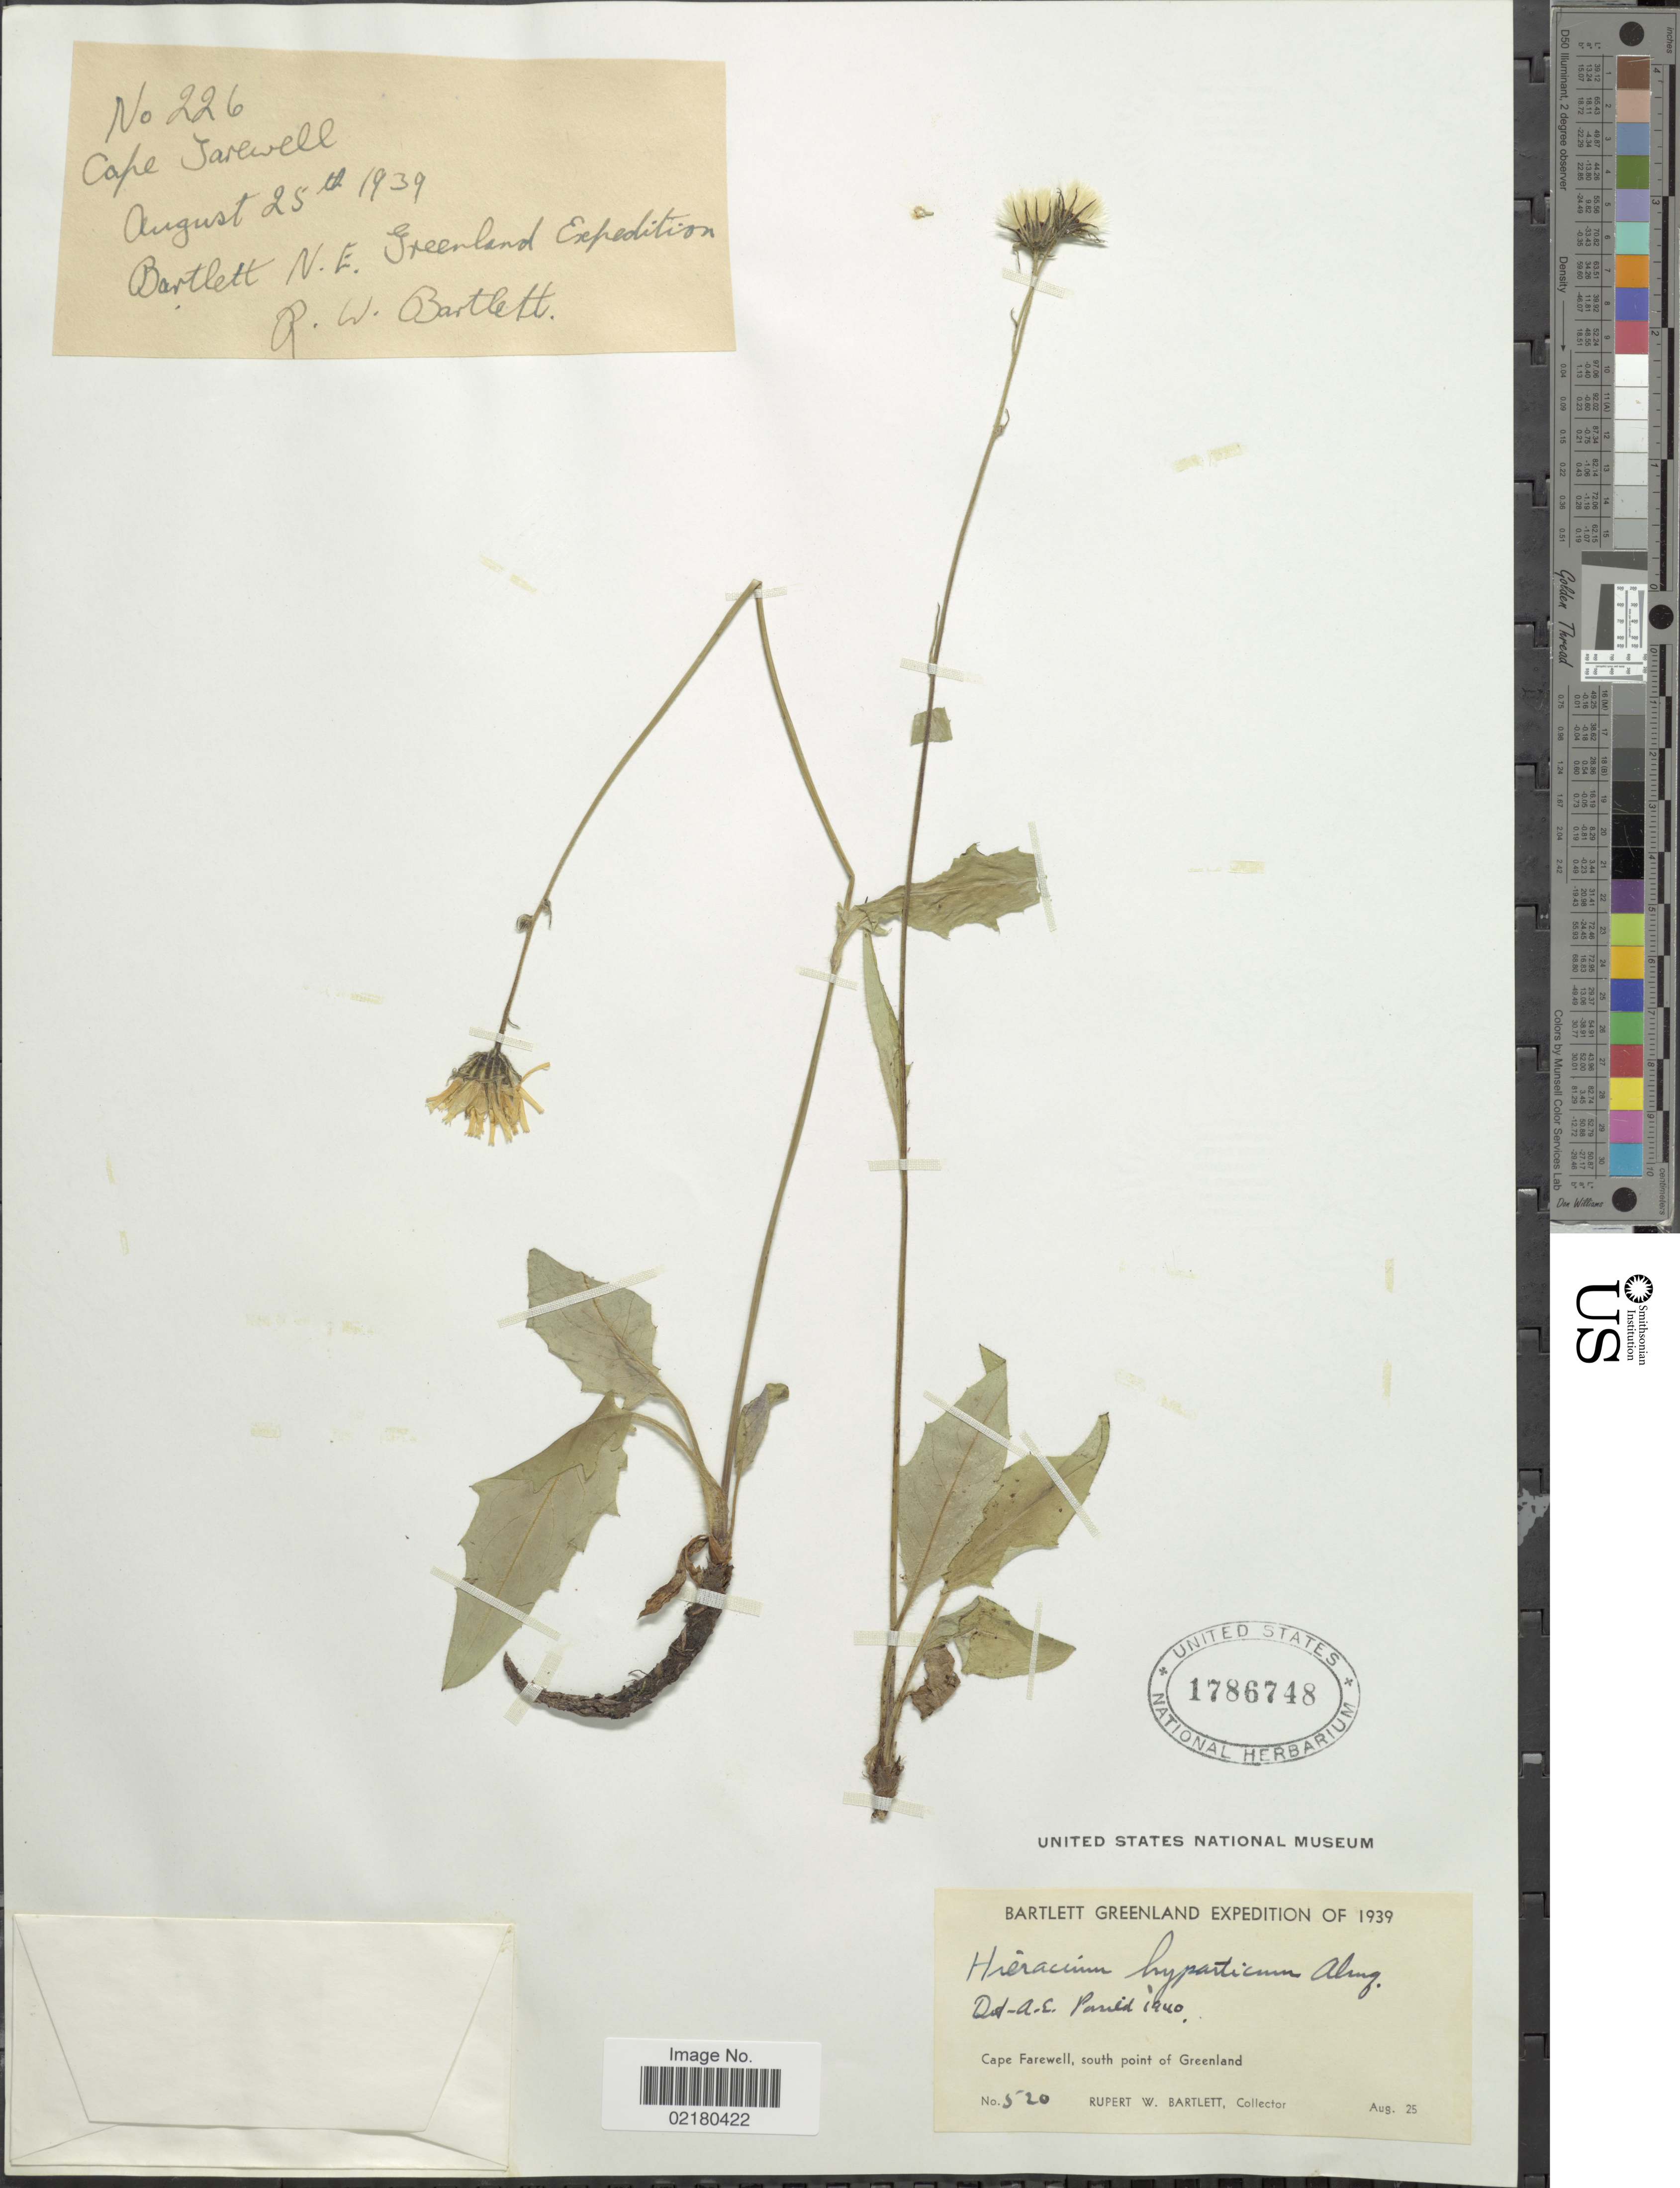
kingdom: Plantae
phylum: Tracheophyta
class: Magnoliopsida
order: Asterales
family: Asteraceae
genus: Hieracium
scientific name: Hieracium hyparcticum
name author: (Almquist) Elfstr.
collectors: R. W. Bartlett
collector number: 226/520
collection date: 1939-08-25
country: Greenland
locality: Bartlett Greenland, Cape Farewell, south point of Greenland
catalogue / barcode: US 1786748